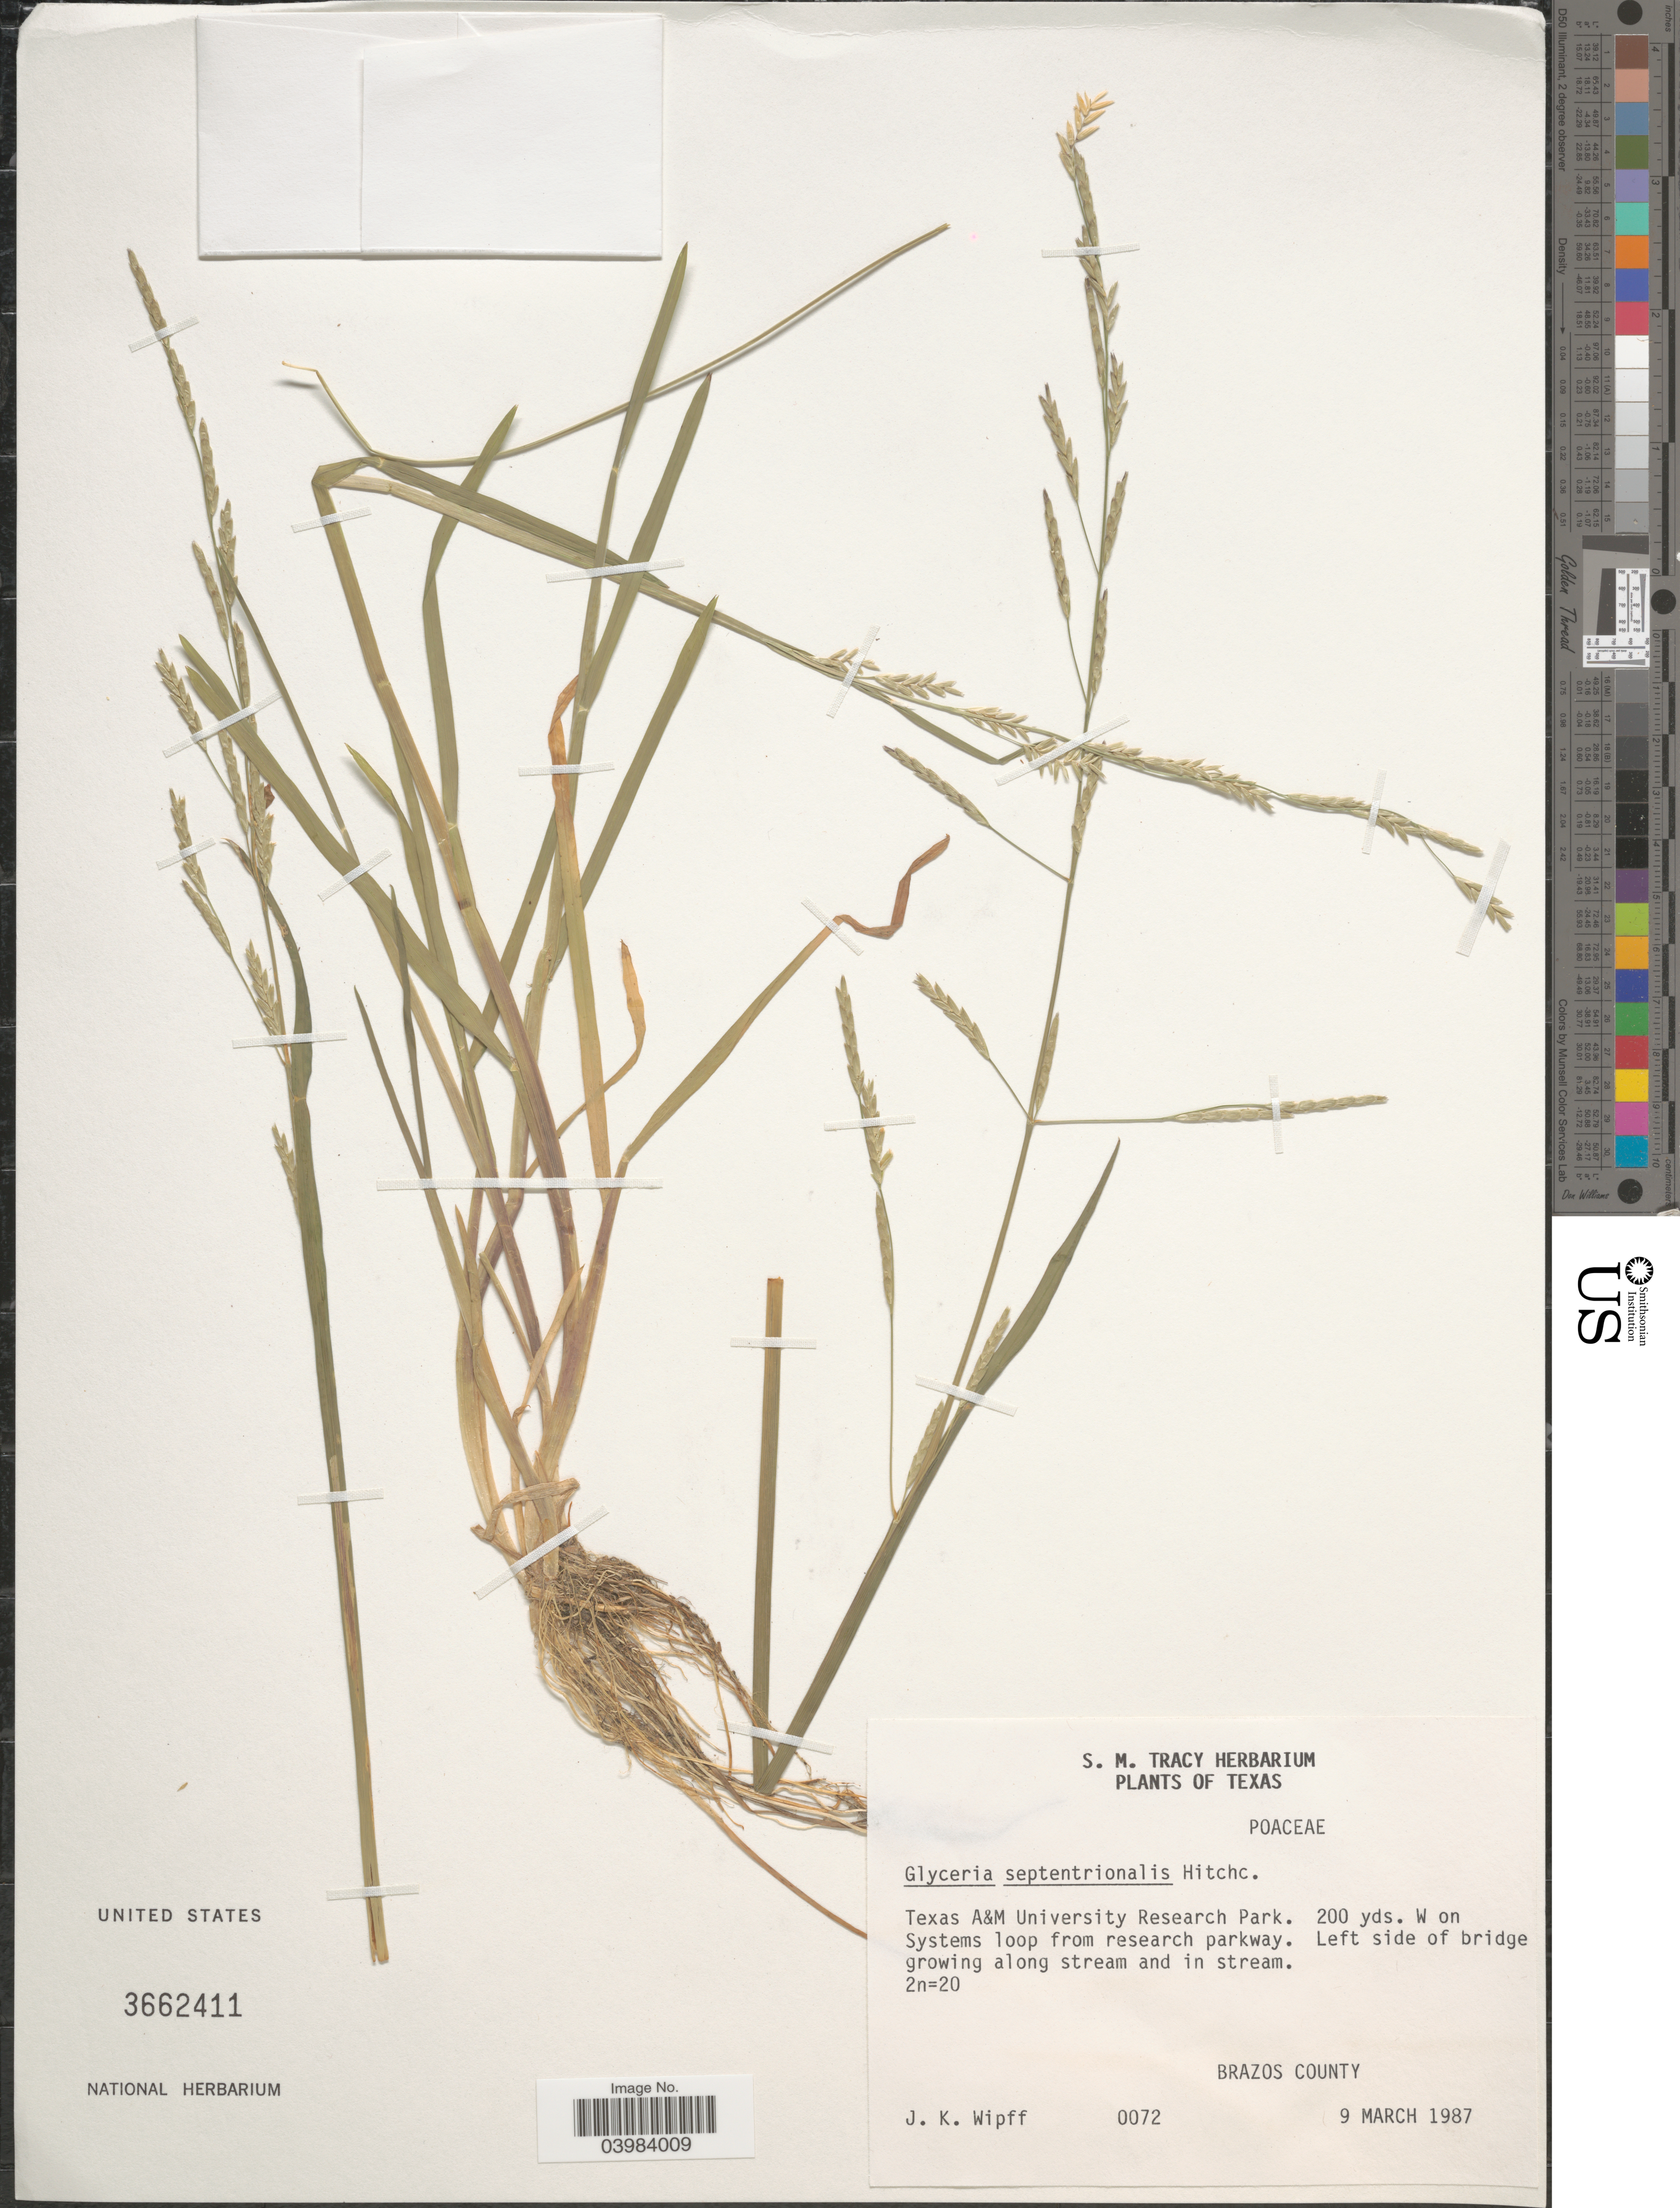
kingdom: Plantae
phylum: Tracheophyta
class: Liliopsida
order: Poales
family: Poaceae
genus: Glyceria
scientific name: Glyceria septentrionalis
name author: Hitchc.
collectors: J. K. Wipff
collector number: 0072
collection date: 1987-03-09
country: United States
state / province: Texas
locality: Texas A&M University Research Park. 200 yds. W on Systems loop from research parkway. Left side of bridge growing along stream and in stream. 2n=20. Brazos County.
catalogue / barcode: US 3662411